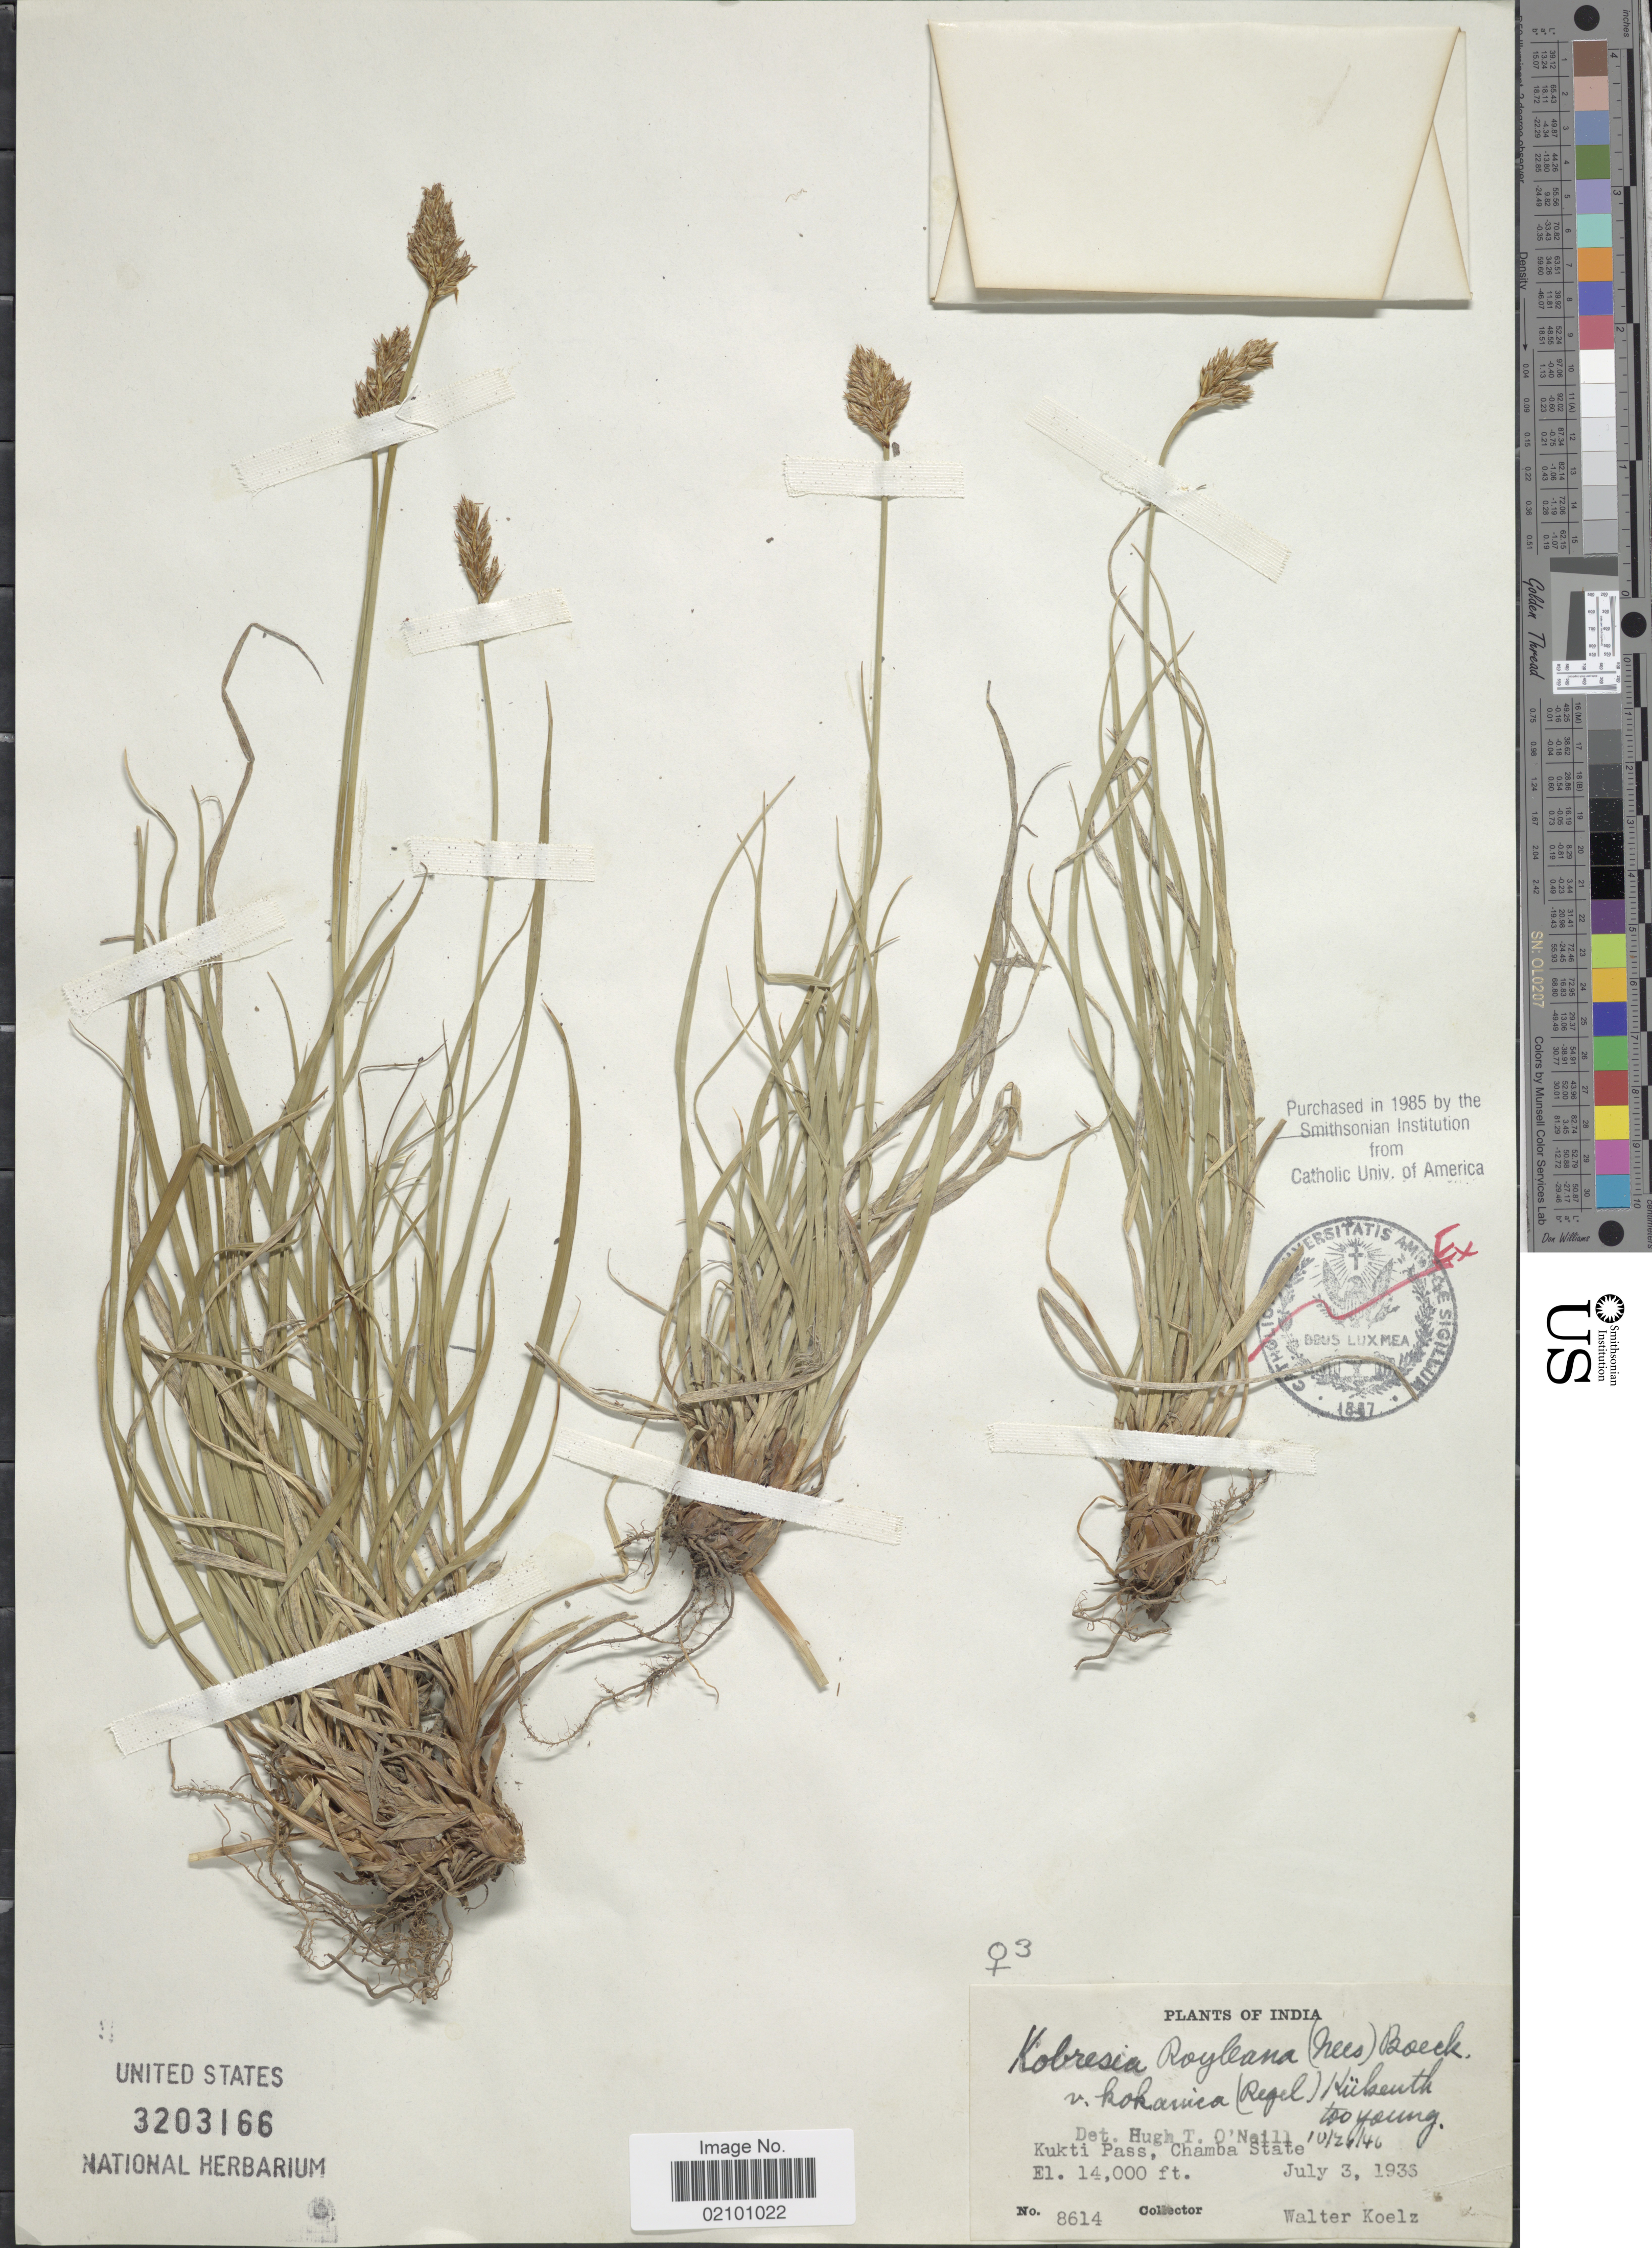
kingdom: Plantae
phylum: Tracheophyta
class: Liliopsida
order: Poales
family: Cyperaceae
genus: Carex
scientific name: Carex kokanica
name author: (Regal) S.R. Zhang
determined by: Strong, M. T., (US), Smithsonian Institution - National Museum of Natural History (UNITED STATES)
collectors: W. N. Koelz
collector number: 8614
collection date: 1933-07-03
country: India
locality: Kukti Pass, Chamba State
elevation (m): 4267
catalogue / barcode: US 3203166